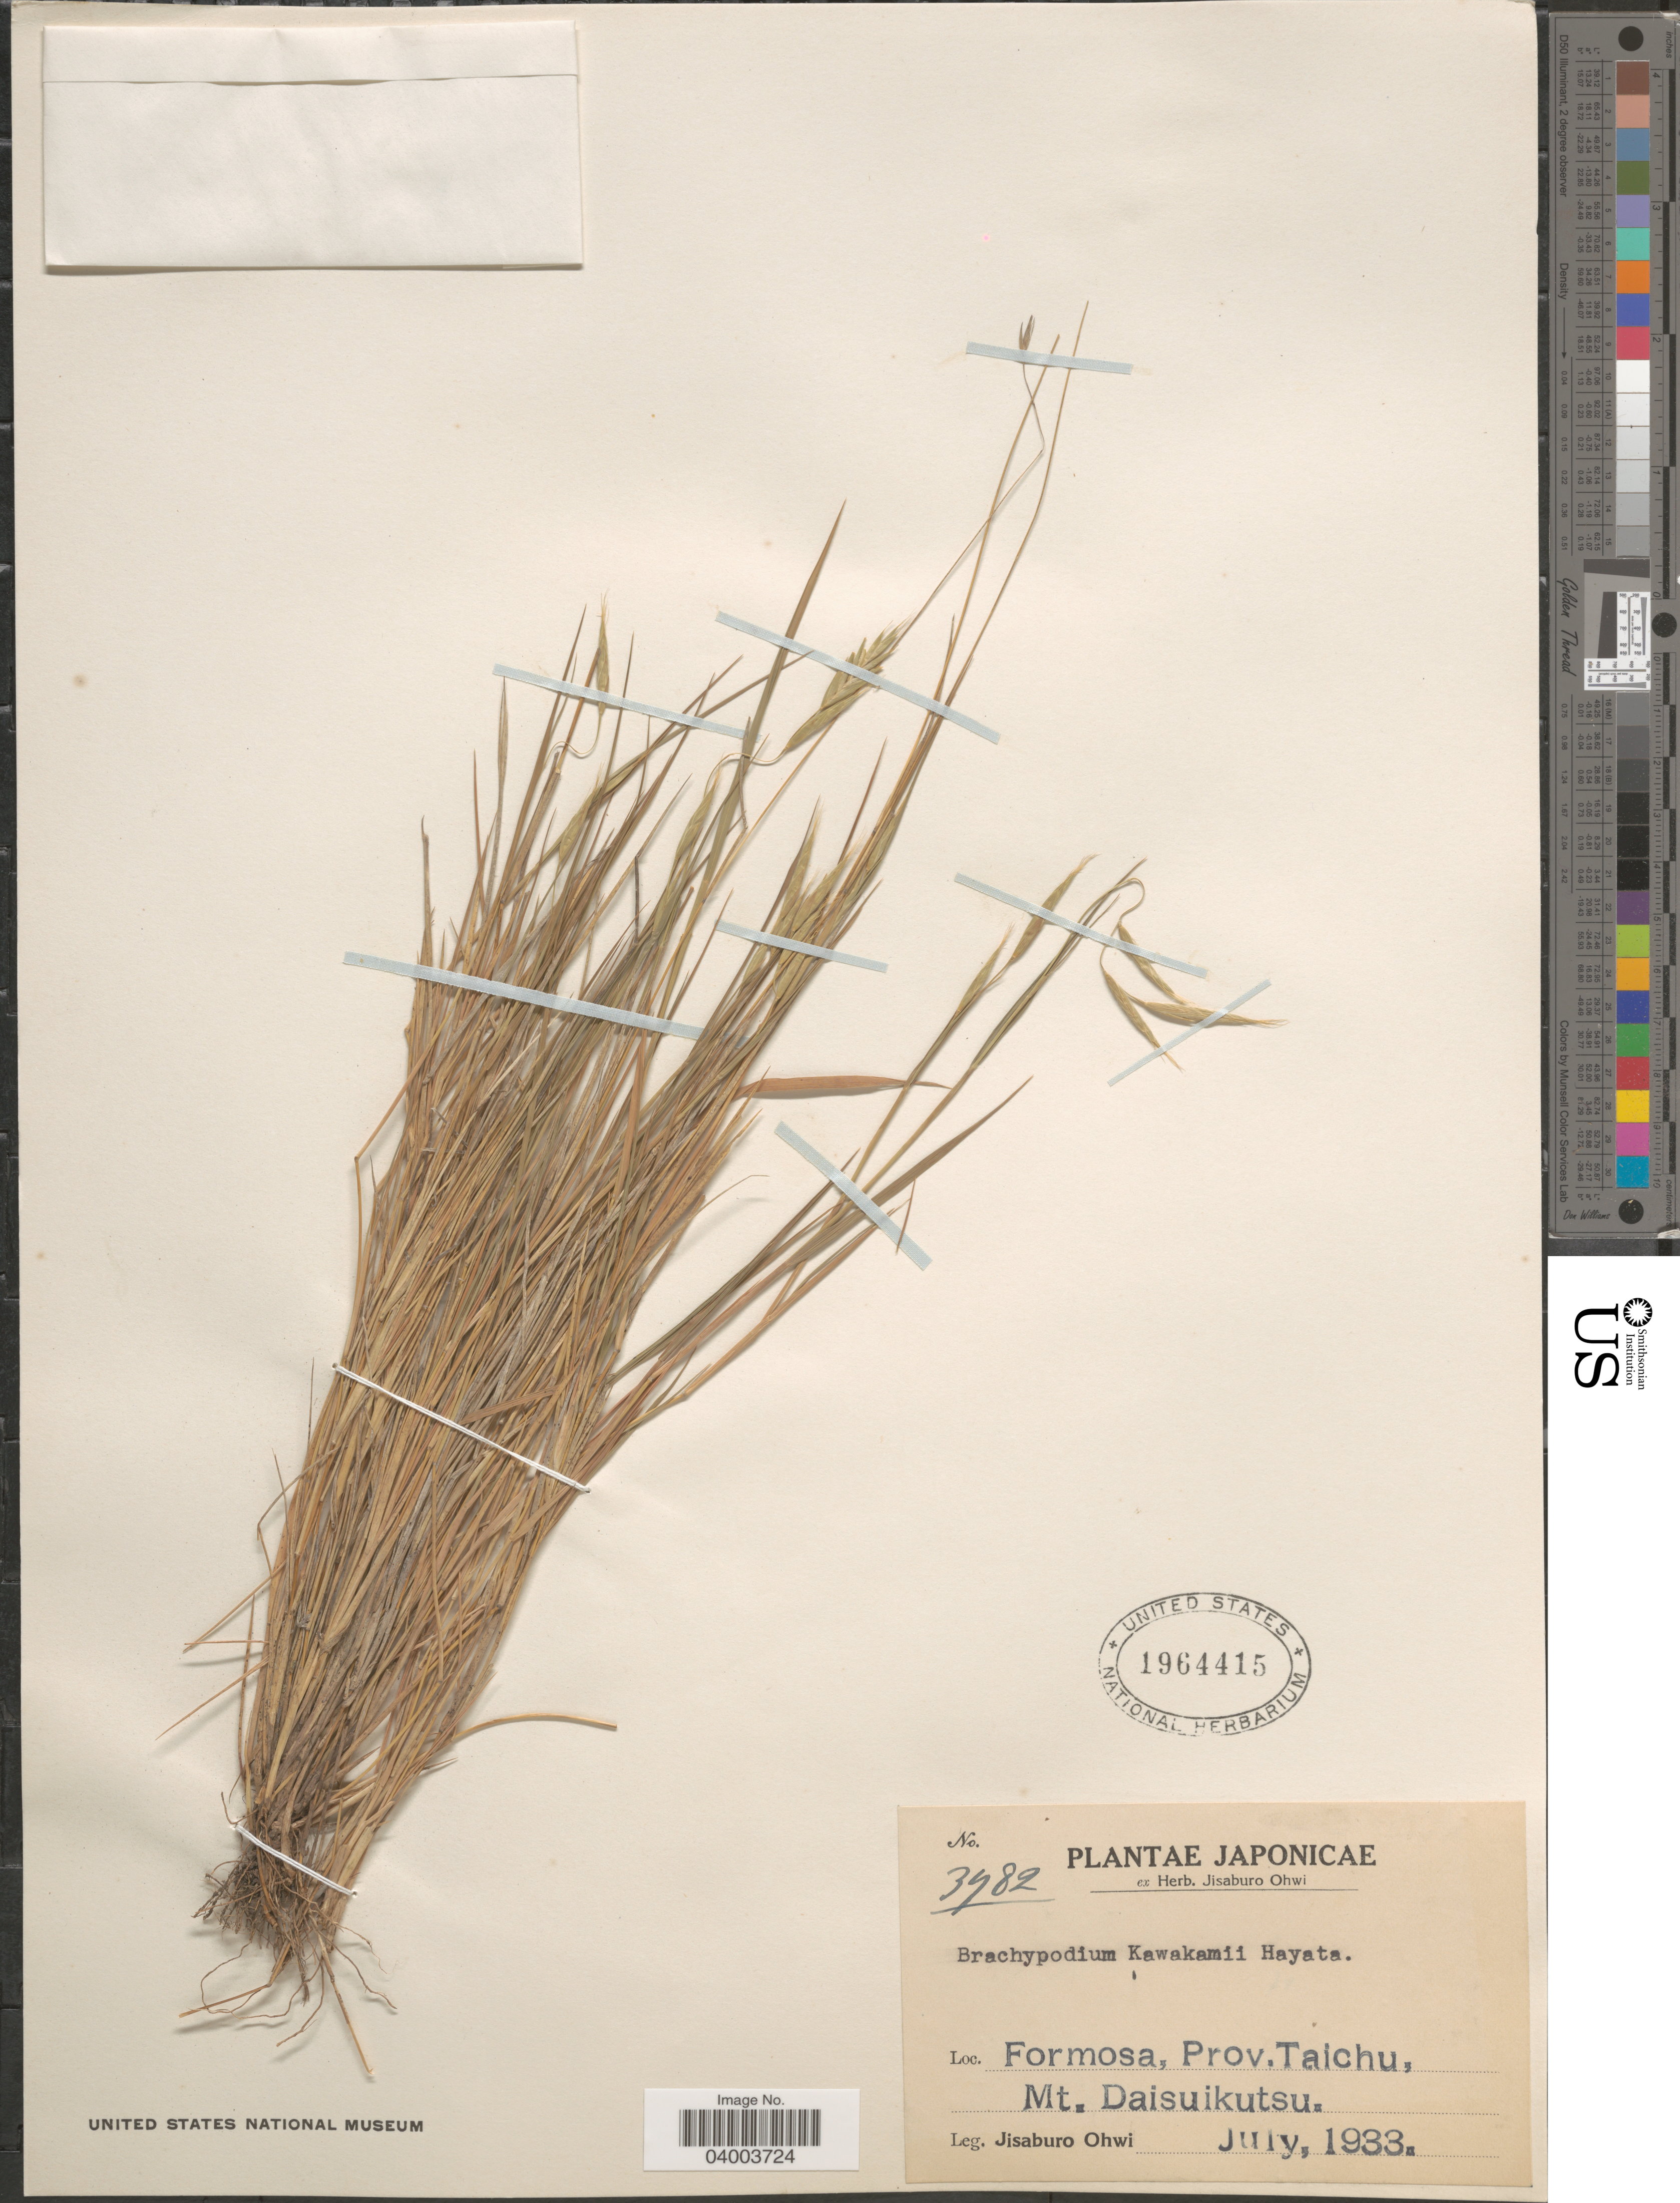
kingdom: Plantae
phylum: Tracheophyta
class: Liliopsida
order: Poales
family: Poaceae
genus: Brachypodium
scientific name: Brachypodium kawakamii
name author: Hayata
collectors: J. Ohwi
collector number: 3782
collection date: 1933-07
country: Japan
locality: Formosa, Prov. Taichu, Mt. Daisuikutsu.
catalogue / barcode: US 1964415